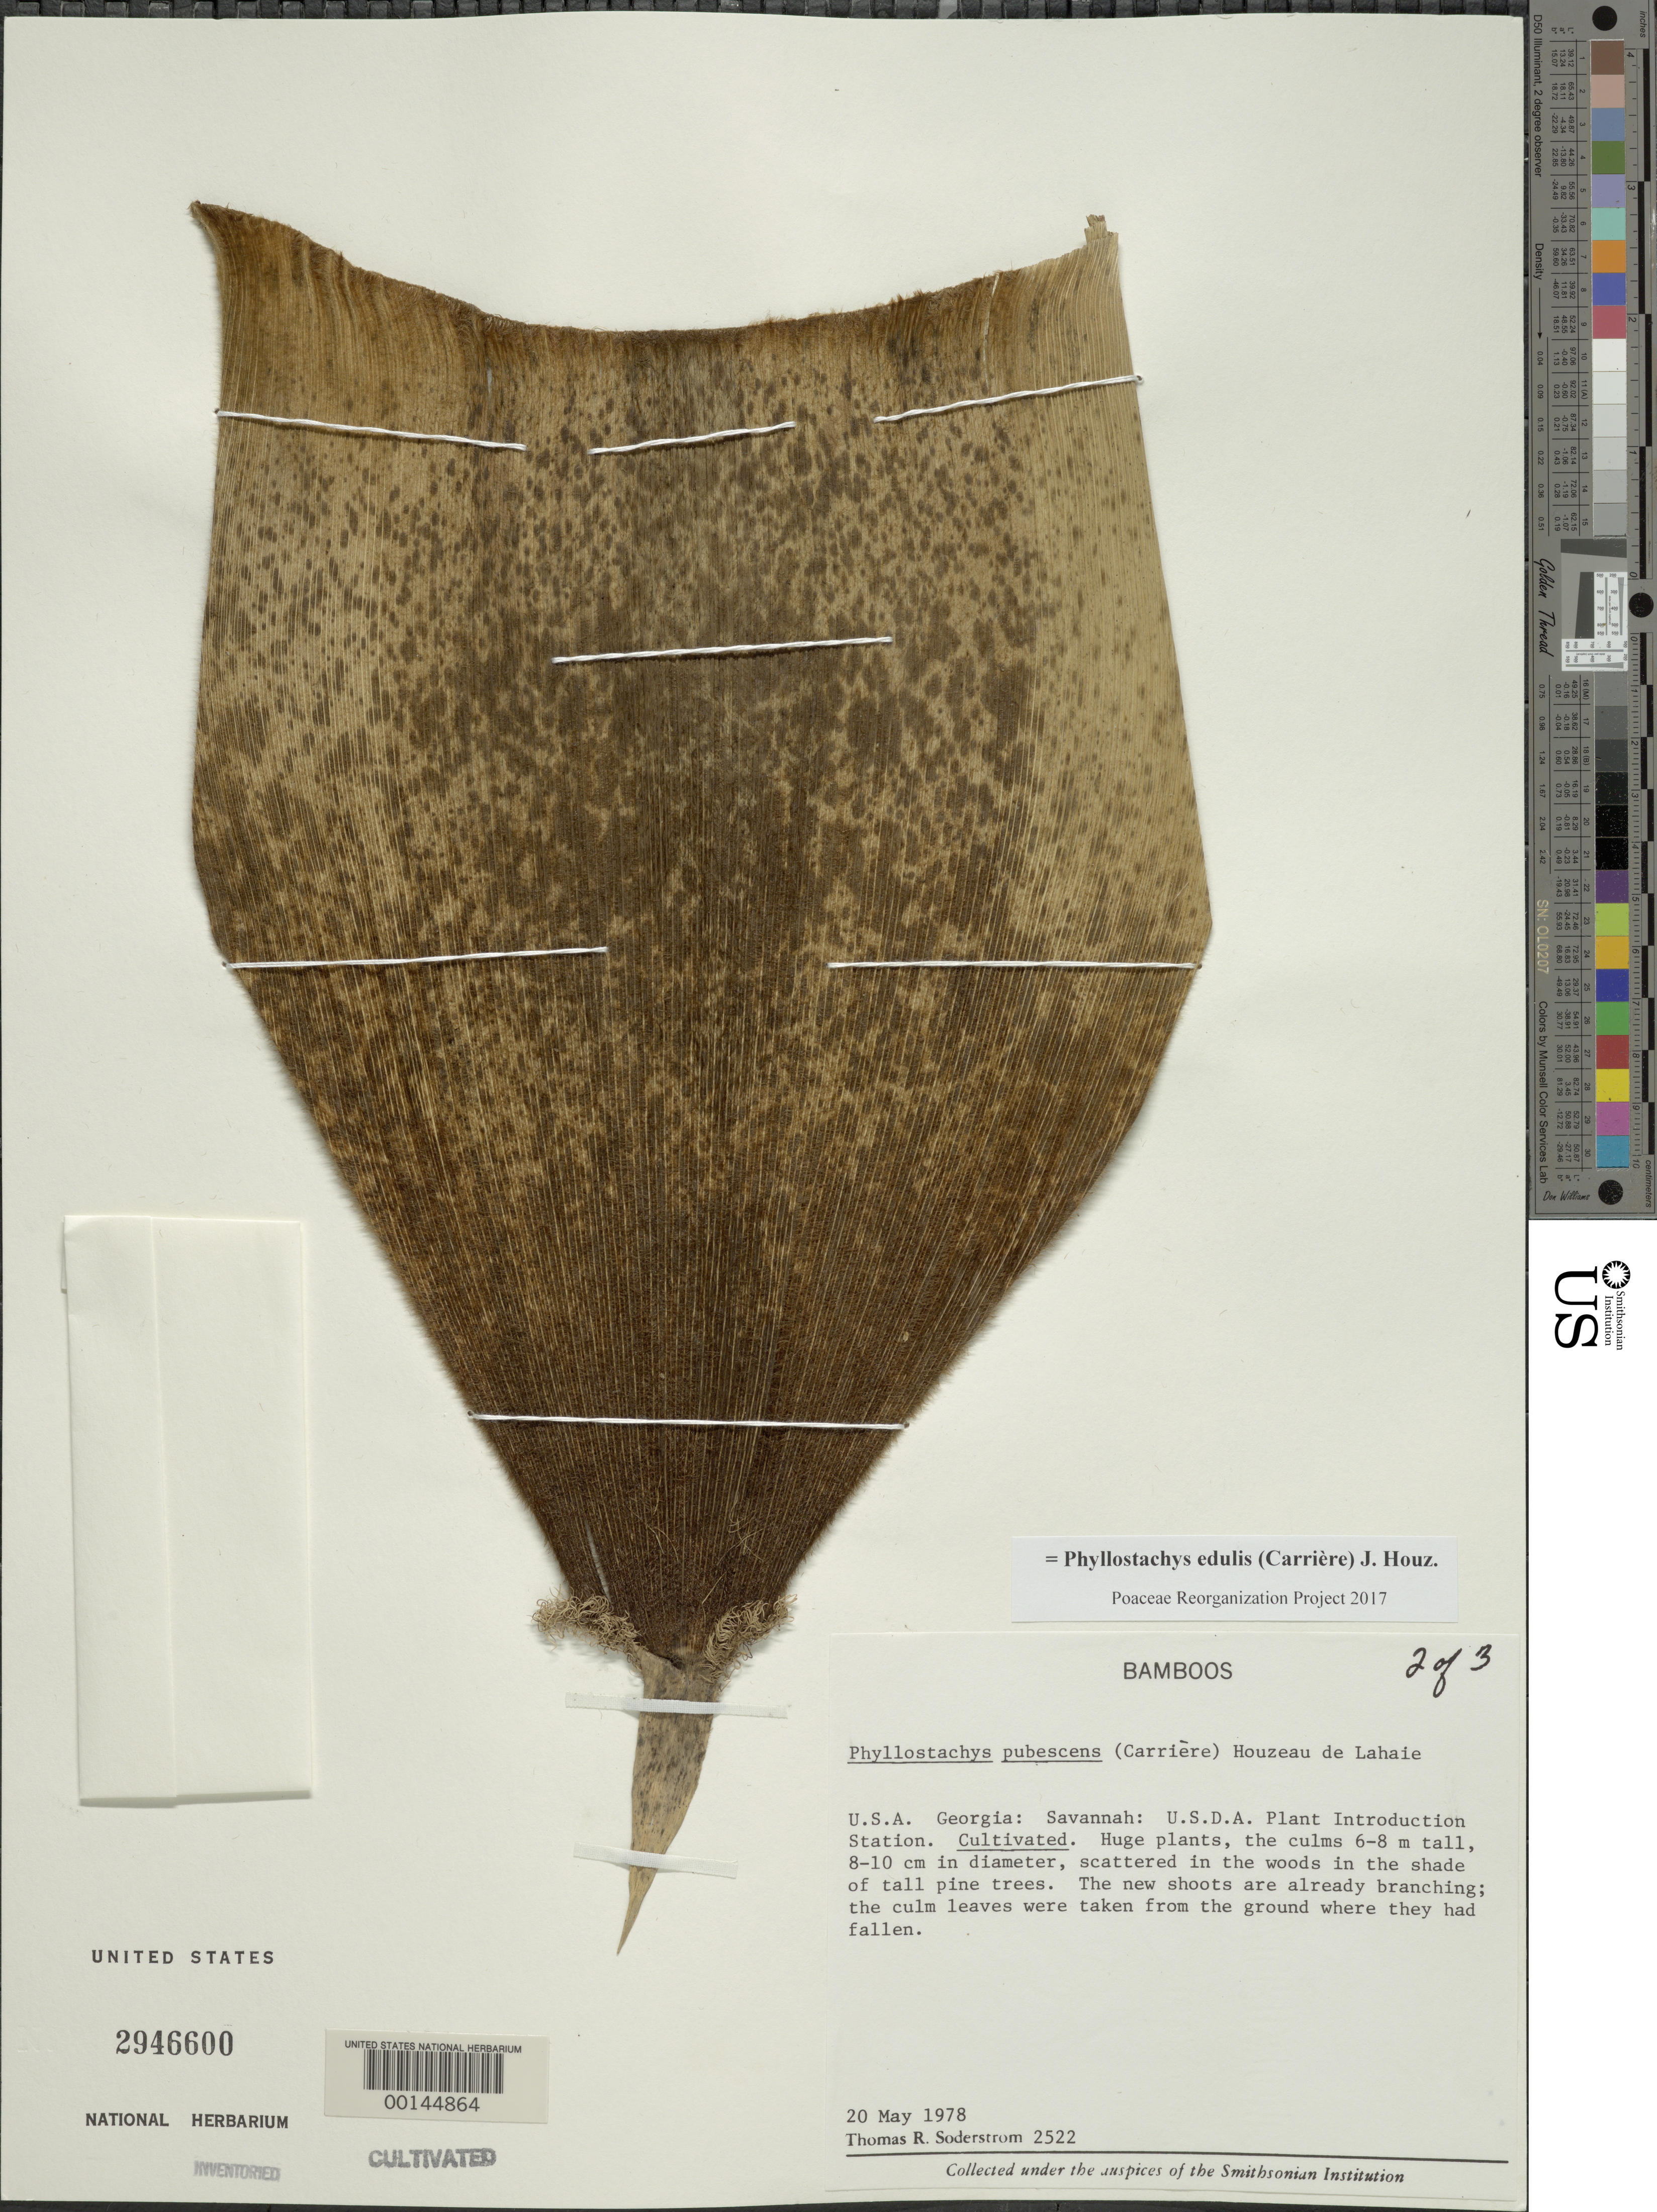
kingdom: Plantae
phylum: Tracheophyta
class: Liliopsida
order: Poales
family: Poaceae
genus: Phyllostachys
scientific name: Phyllostachys edulis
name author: (Carrière) J. Houz.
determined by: Poaceae Reorganization Project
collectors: T. R. Soderstrom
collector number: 2522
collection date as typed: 20 May 1978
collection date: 1978-05-20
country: United States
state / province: Georgia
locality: Savannah, barbour lathrop p.i. garden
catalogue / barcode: US 2946600